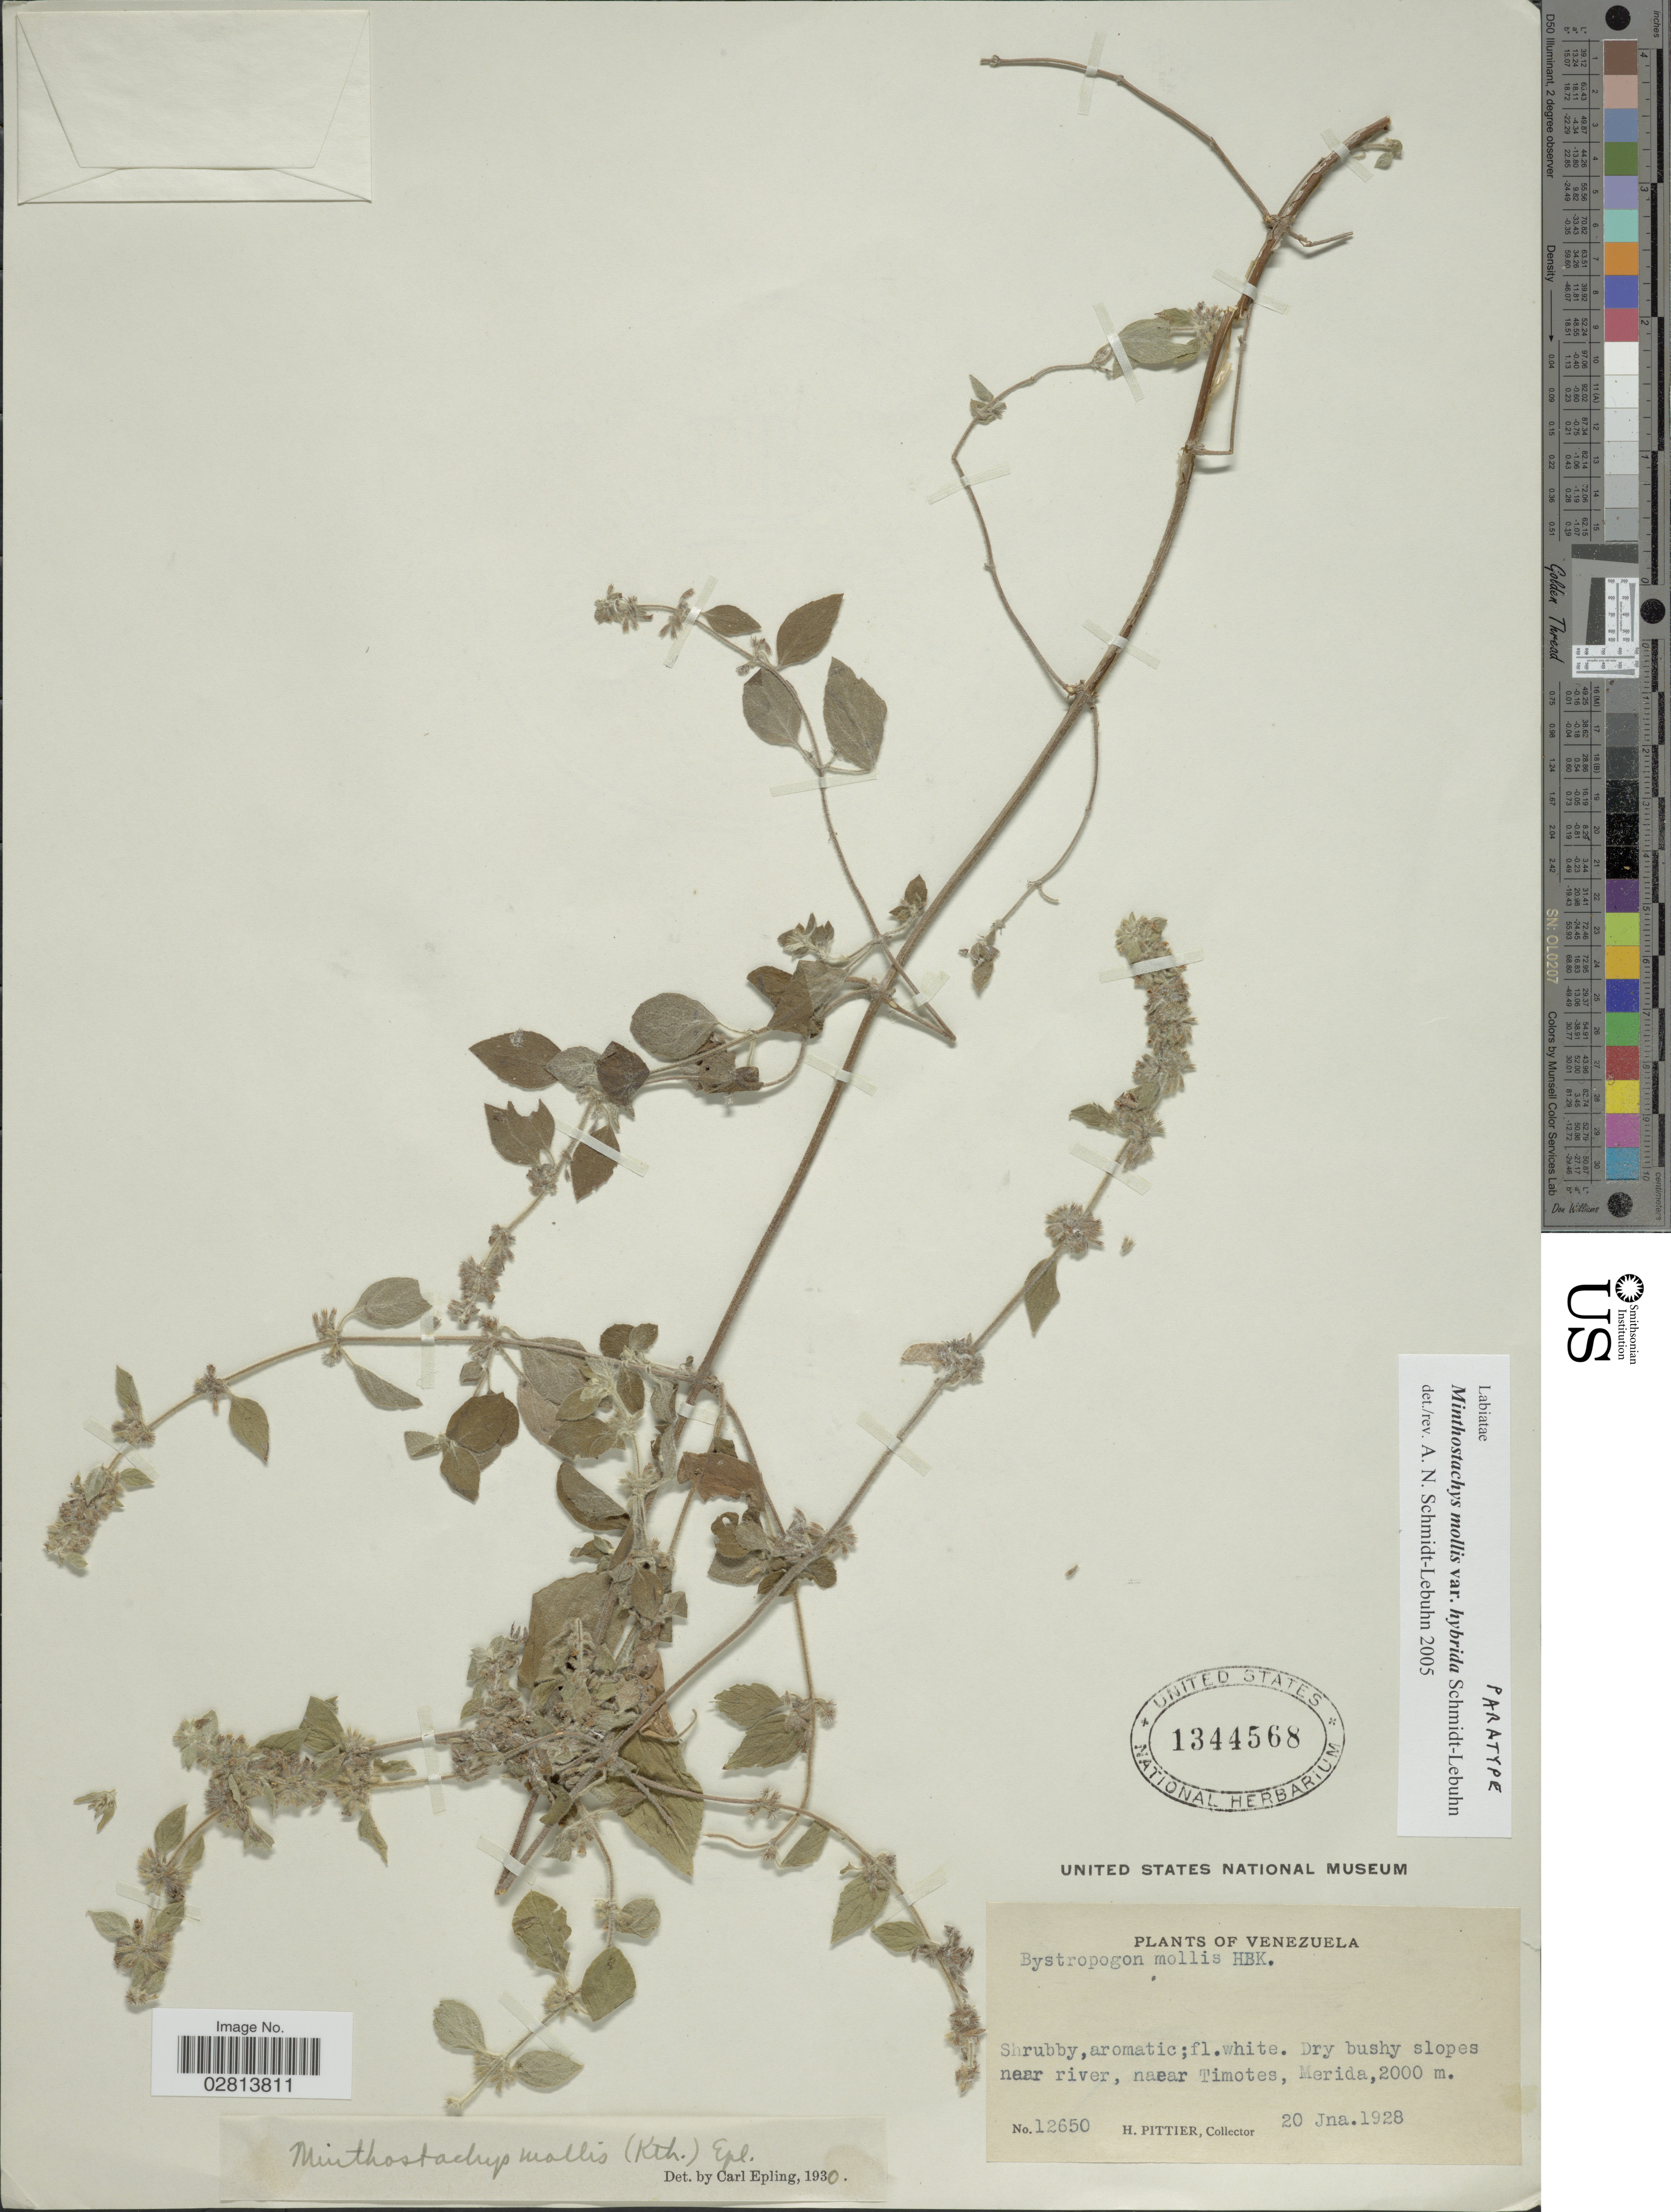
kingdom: Plantae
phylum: Tracheophyta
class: Magnoliopsida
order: Lamiales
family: Lamiaceae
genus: Minthostachys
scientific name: Minthostachys mollis var. hybrida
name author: Schmidt-Leb.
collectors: H. F. Pittier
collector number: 12650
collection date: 1928-01-20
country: Venezuela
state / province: Mérida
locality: Dry bushy slopes near river, near Timotes.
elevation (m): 2000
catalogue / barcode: US 1344568